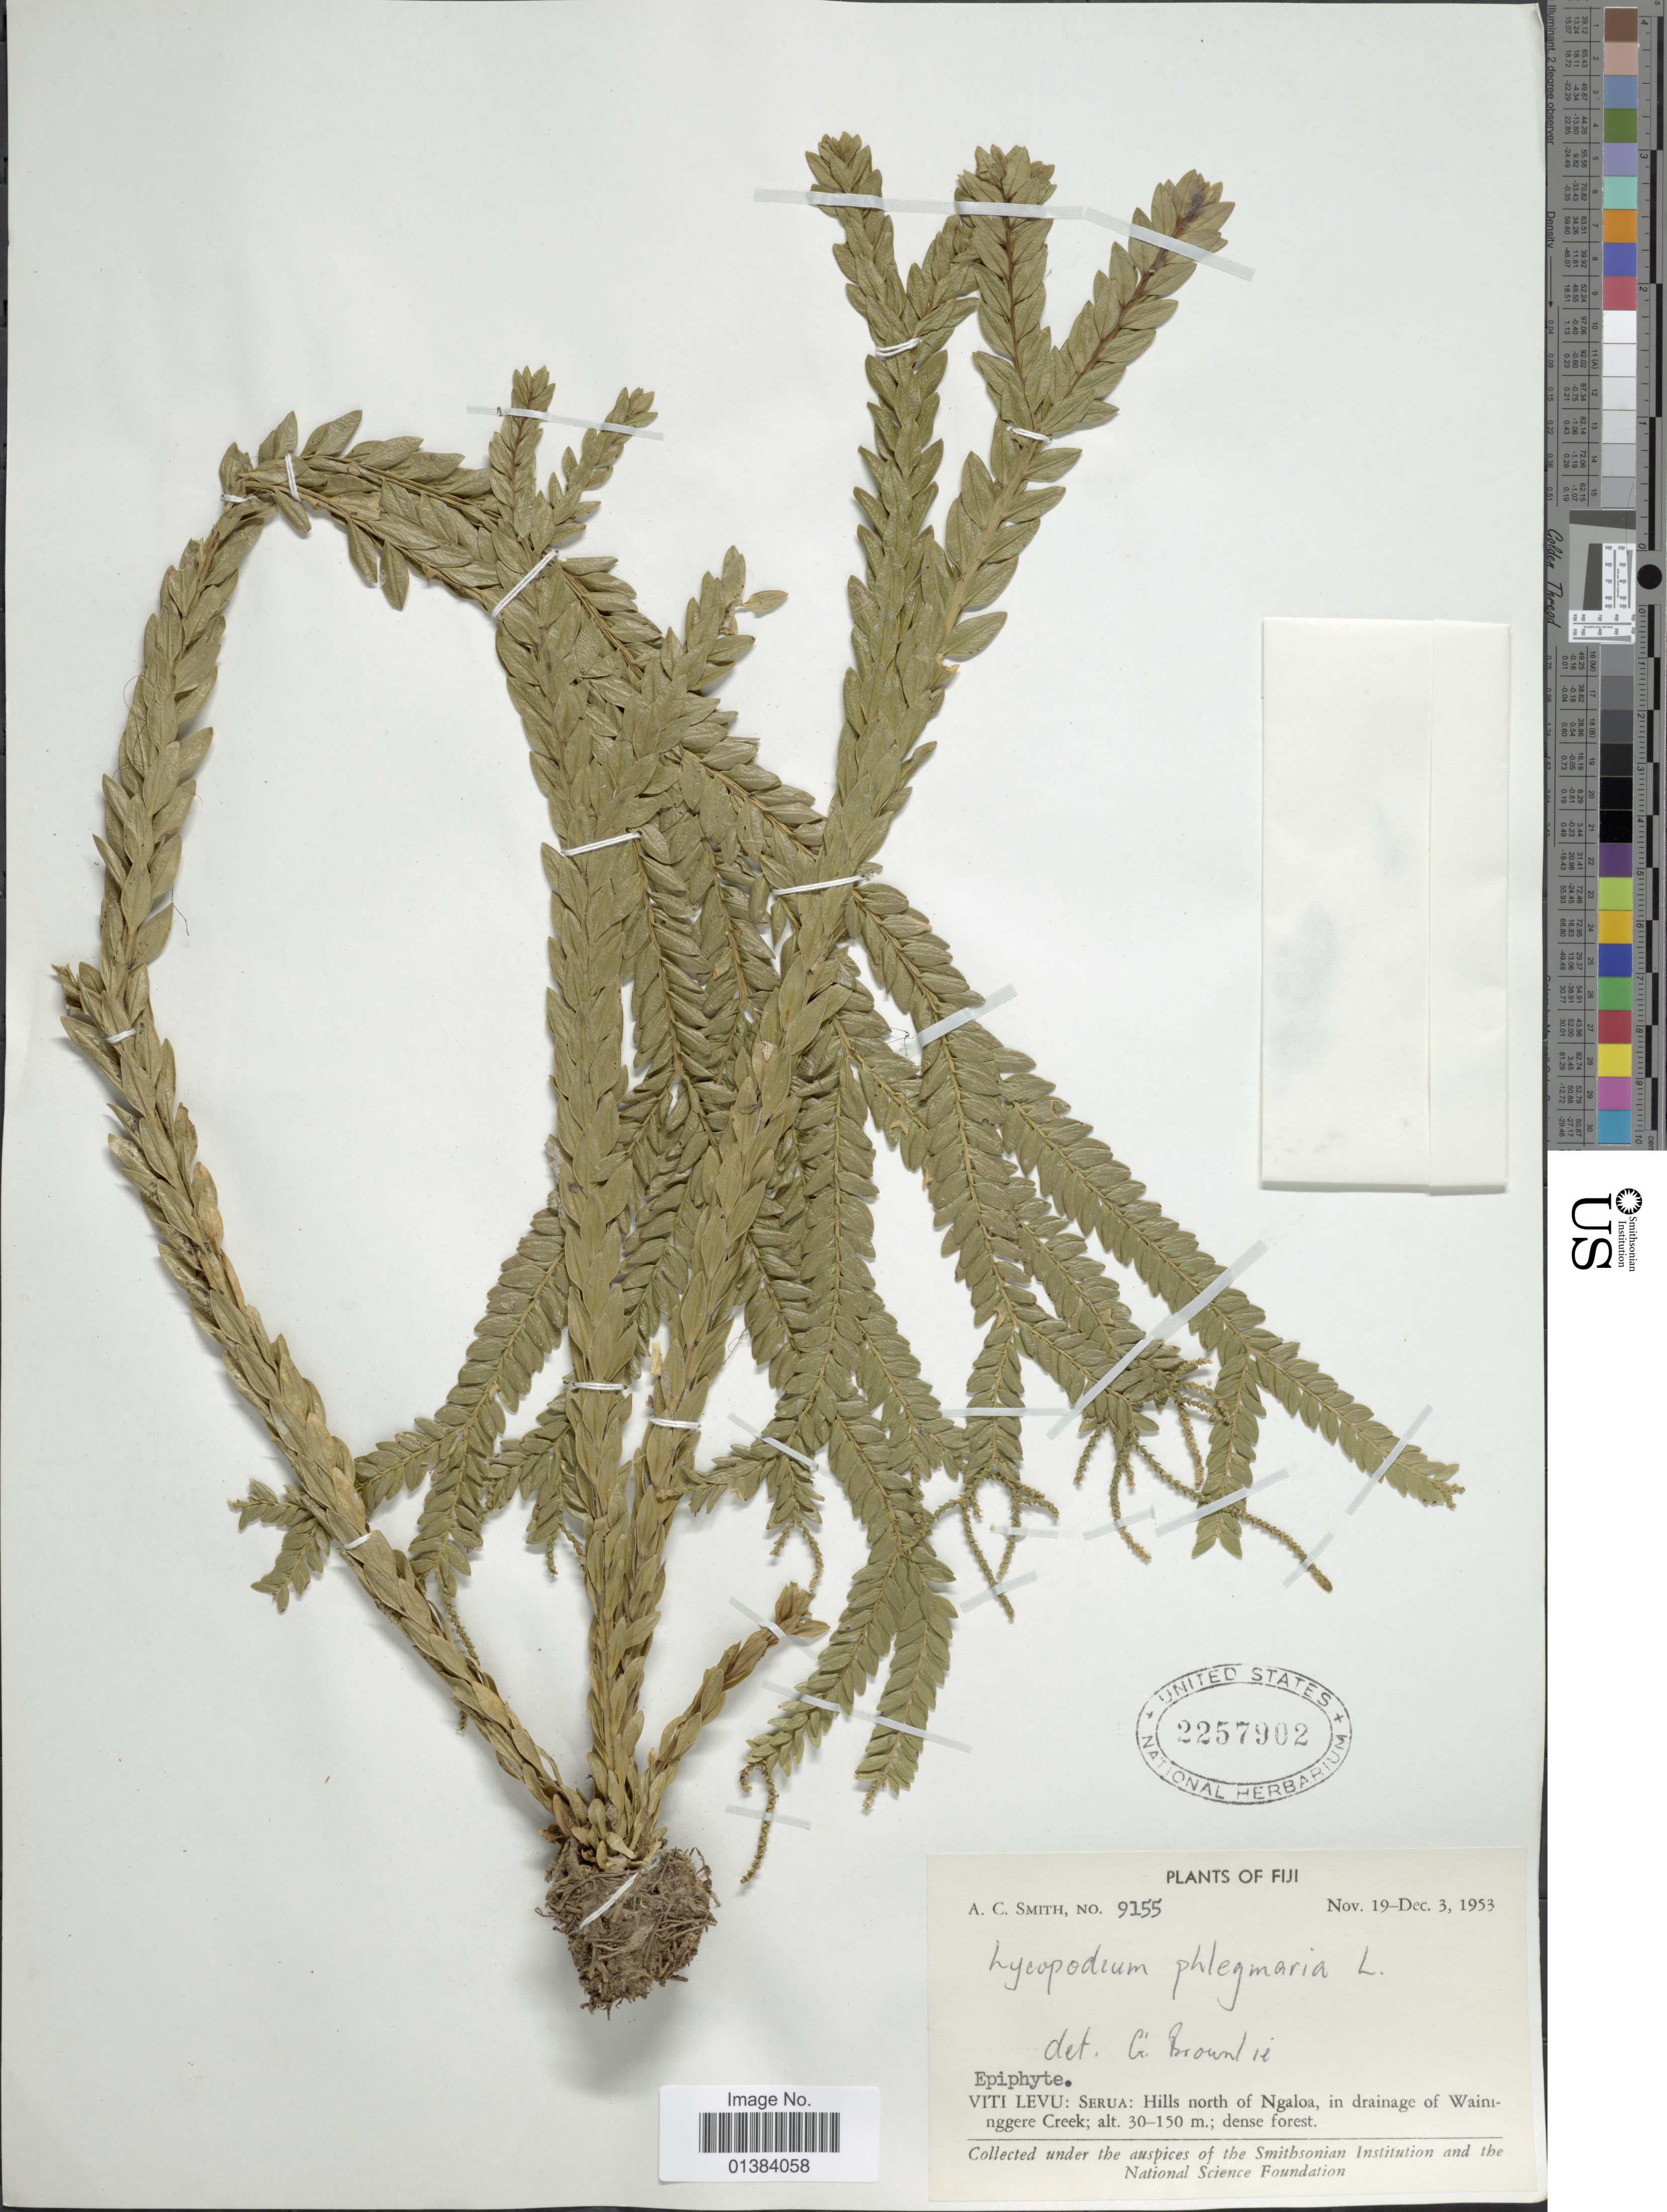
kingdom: Plantae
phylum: Tracheophyta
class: Lycopodiopsida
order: Lycopodiales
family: Lycopodiaceae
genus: Phlegmariurus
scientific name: Phlegmariurus phlegmarioides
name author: (Gaudich.) A. R. Field & Bostock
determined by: Field, A. R.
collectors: A. C. Smith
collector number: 9155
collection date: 1953-11-19/1953-12-03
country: Fiji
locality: Viti Levu: Serua: Hills north of Ngaloa, in drainage of Waininggere Creek.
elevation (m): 30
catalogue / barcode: US 2257902